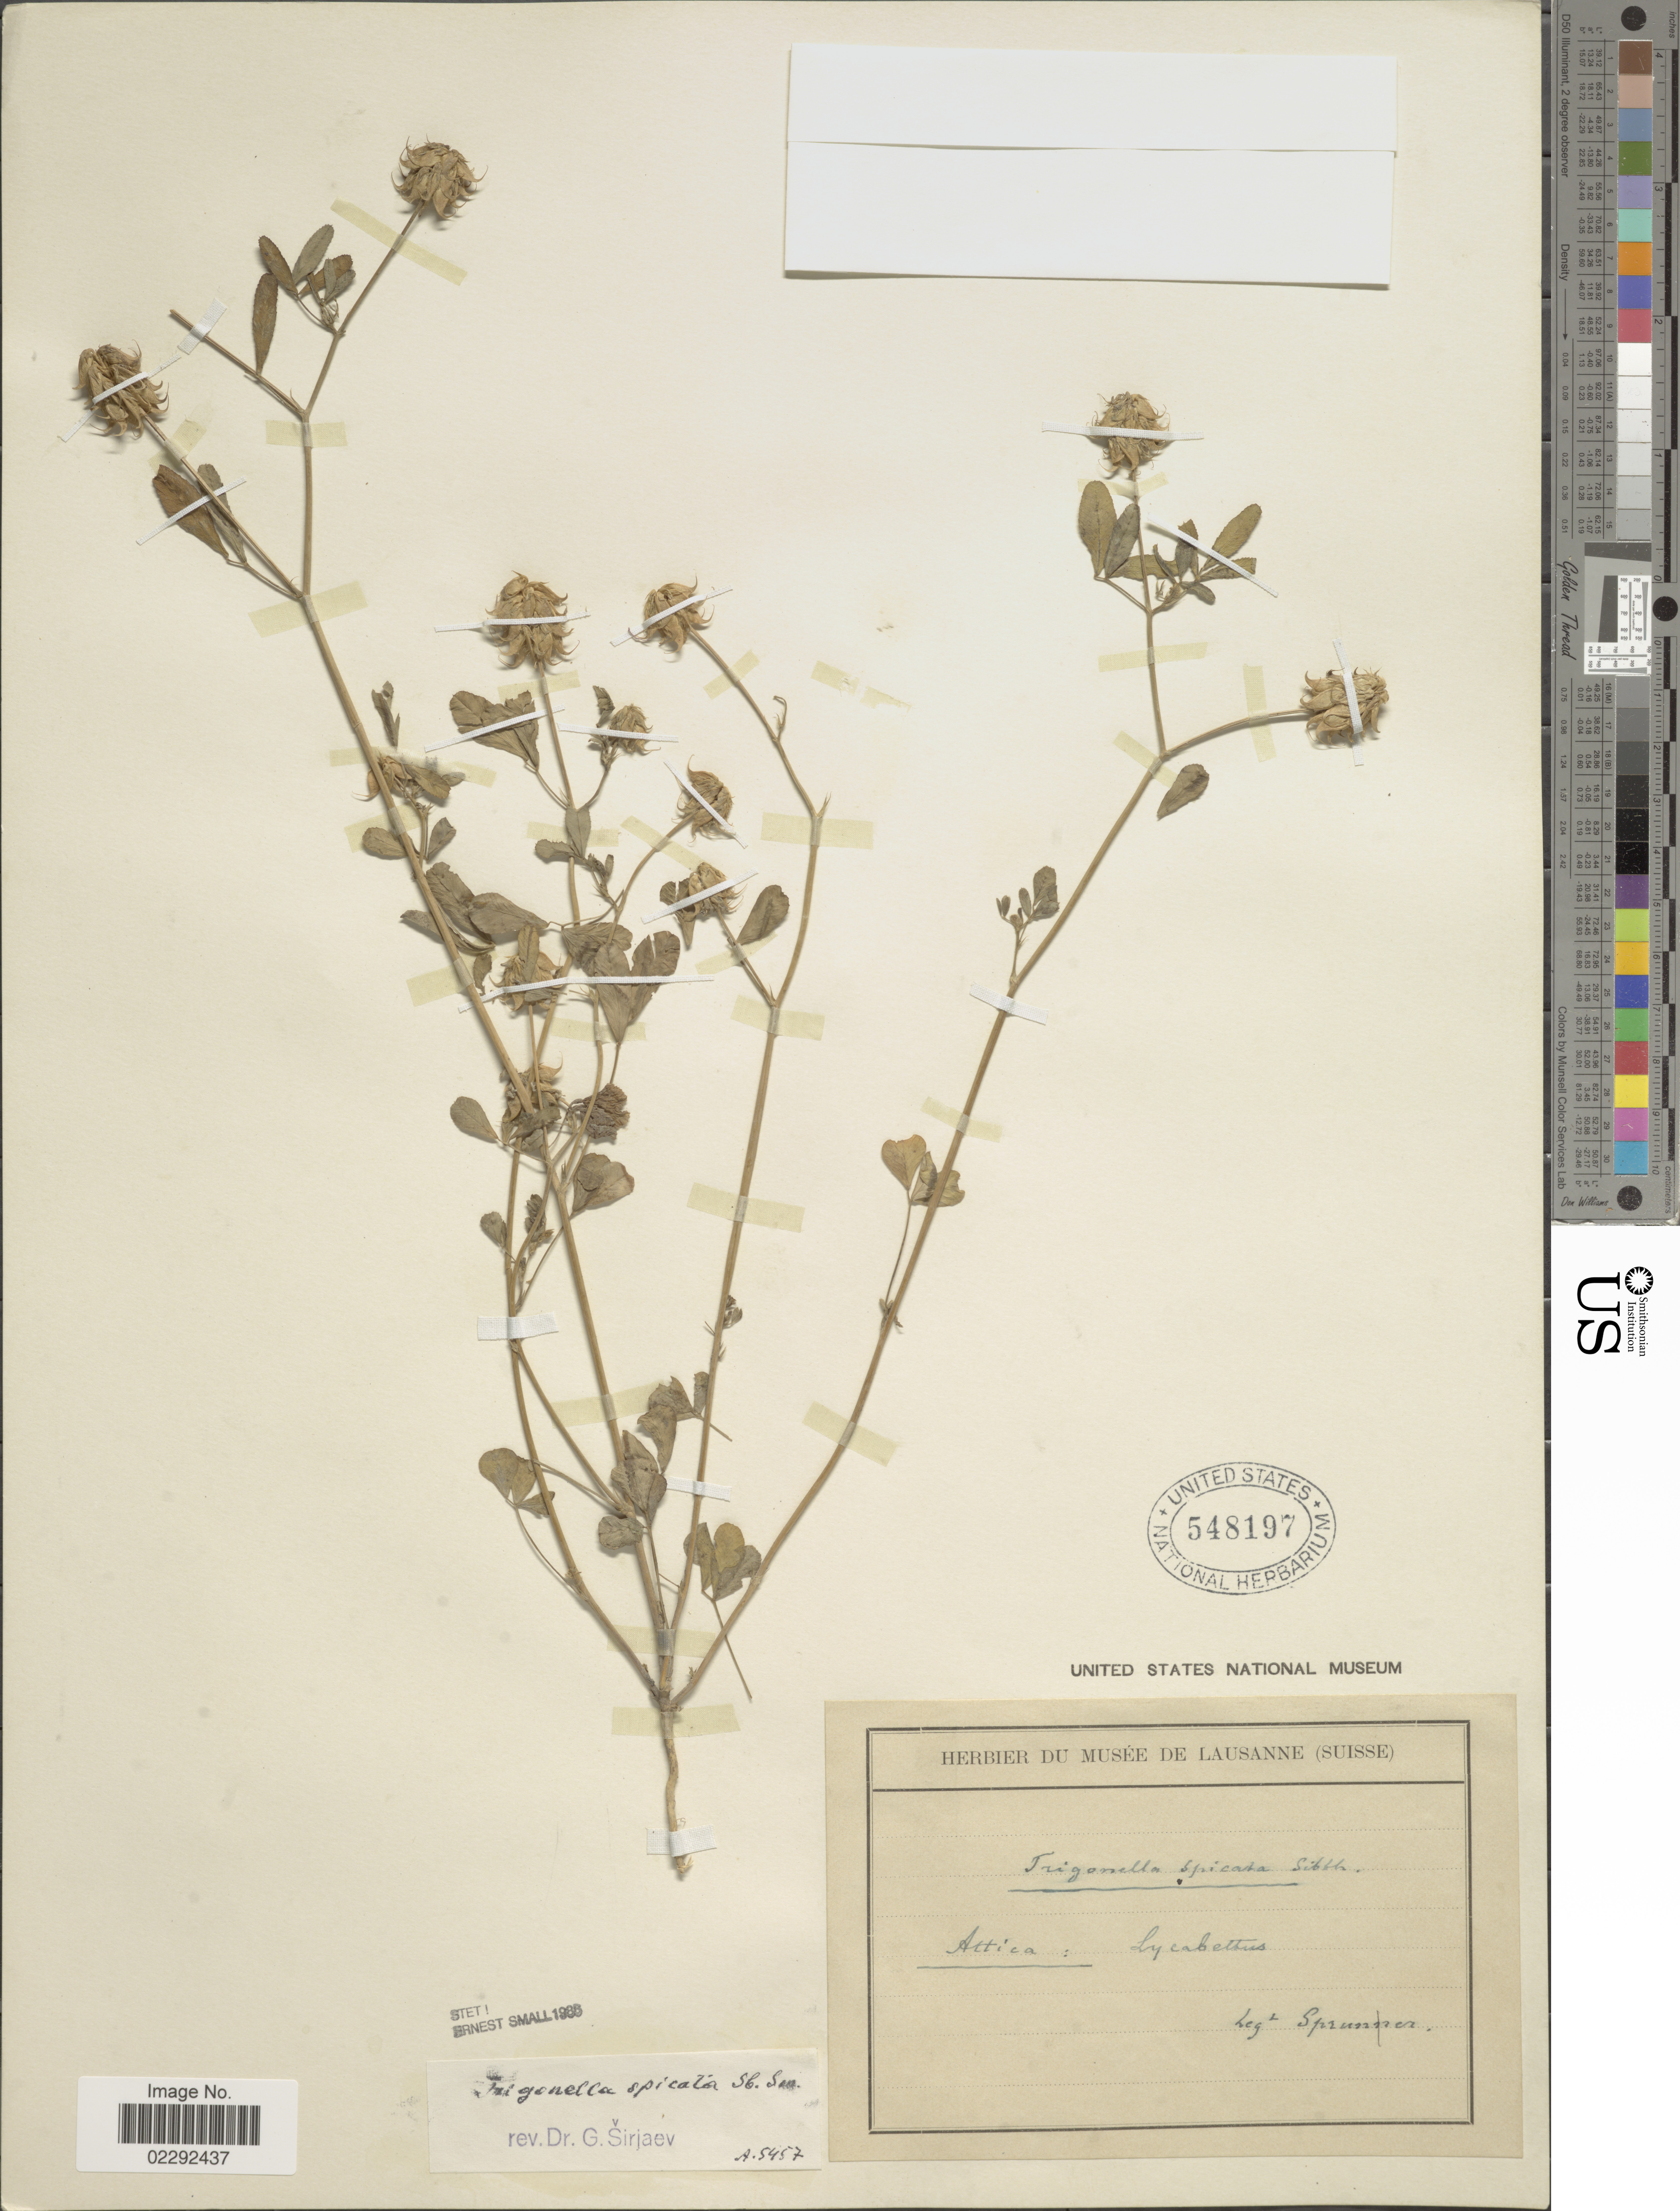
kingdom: Plantae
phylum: Tracheophyta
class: Magnoliopsida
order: Fabales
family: Fabaceae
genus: Trigonella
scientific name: Trigonella spicata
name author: Sibth. & Sm.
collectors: Spruner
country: Greece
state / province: Attica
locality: Lycabethus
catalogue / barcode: US 548197